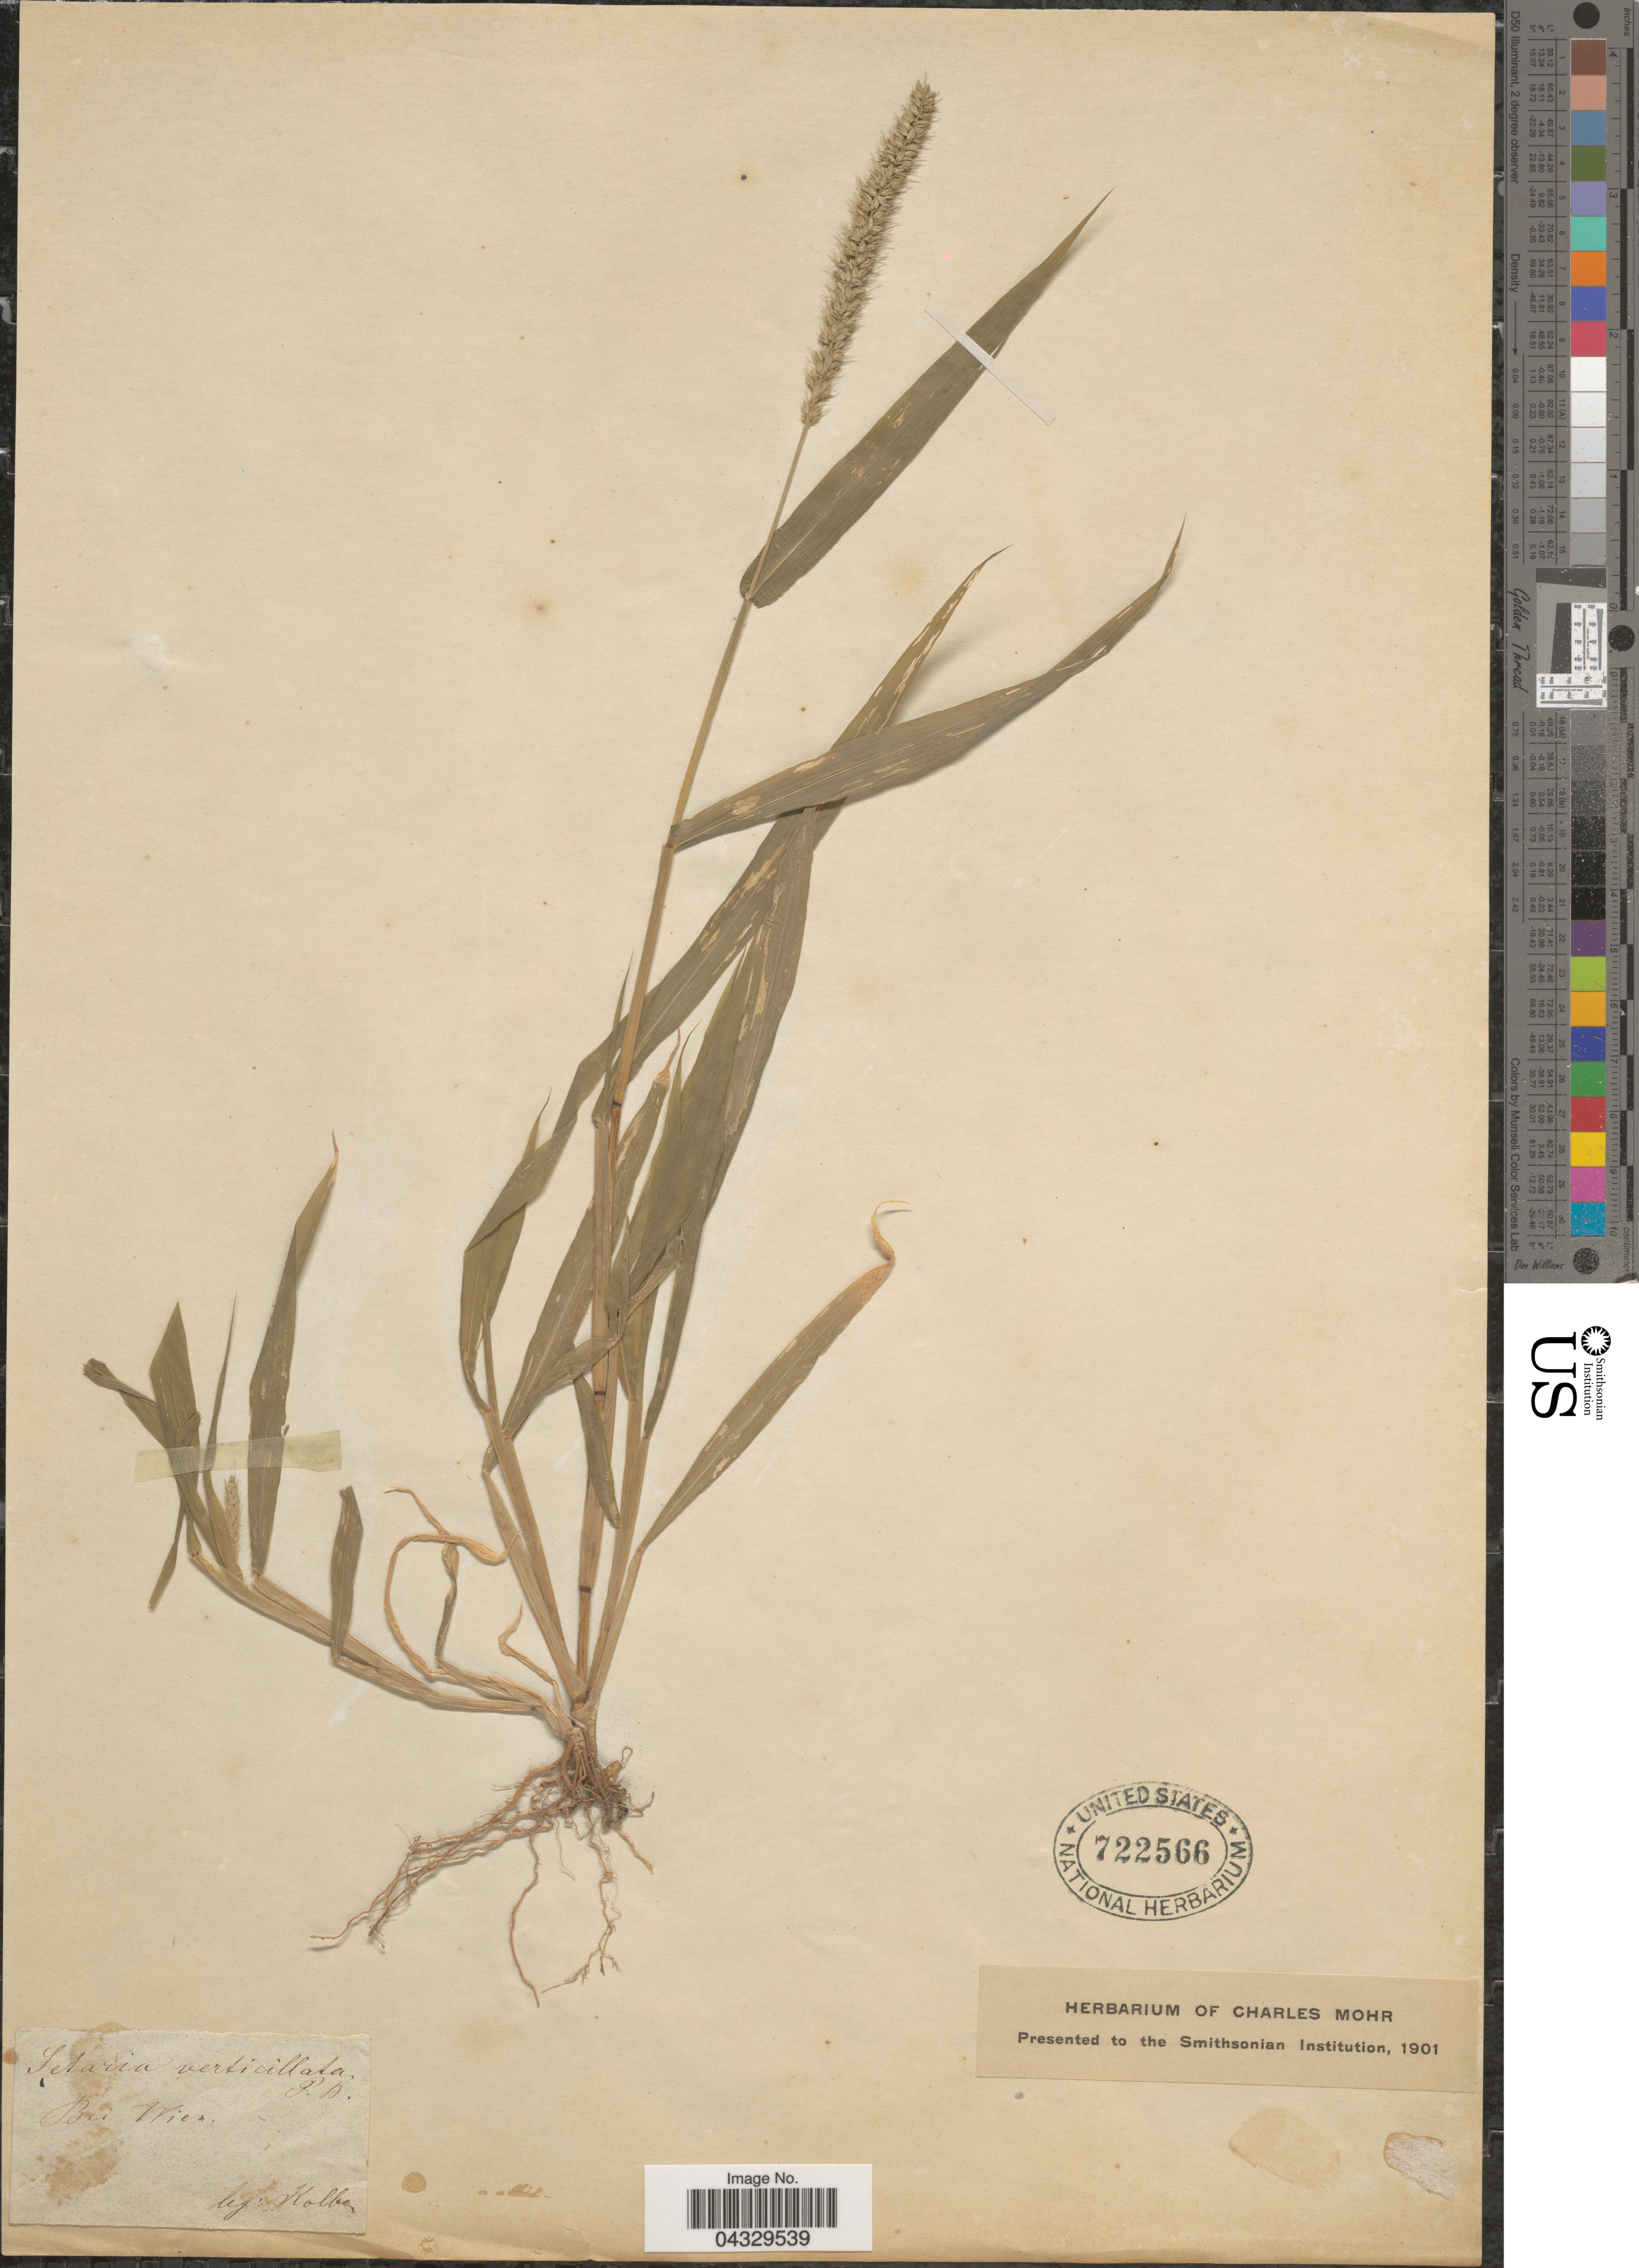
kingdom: Plantae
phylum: Tracheophyta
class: Liliopsida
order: Poales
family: Poaceae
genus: Setaria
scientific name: Setaria verticillata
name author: (L.) P. Beauv.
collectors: Kolbe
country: Austria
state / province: Wien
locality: Bei Wien.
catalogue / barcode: US 722566